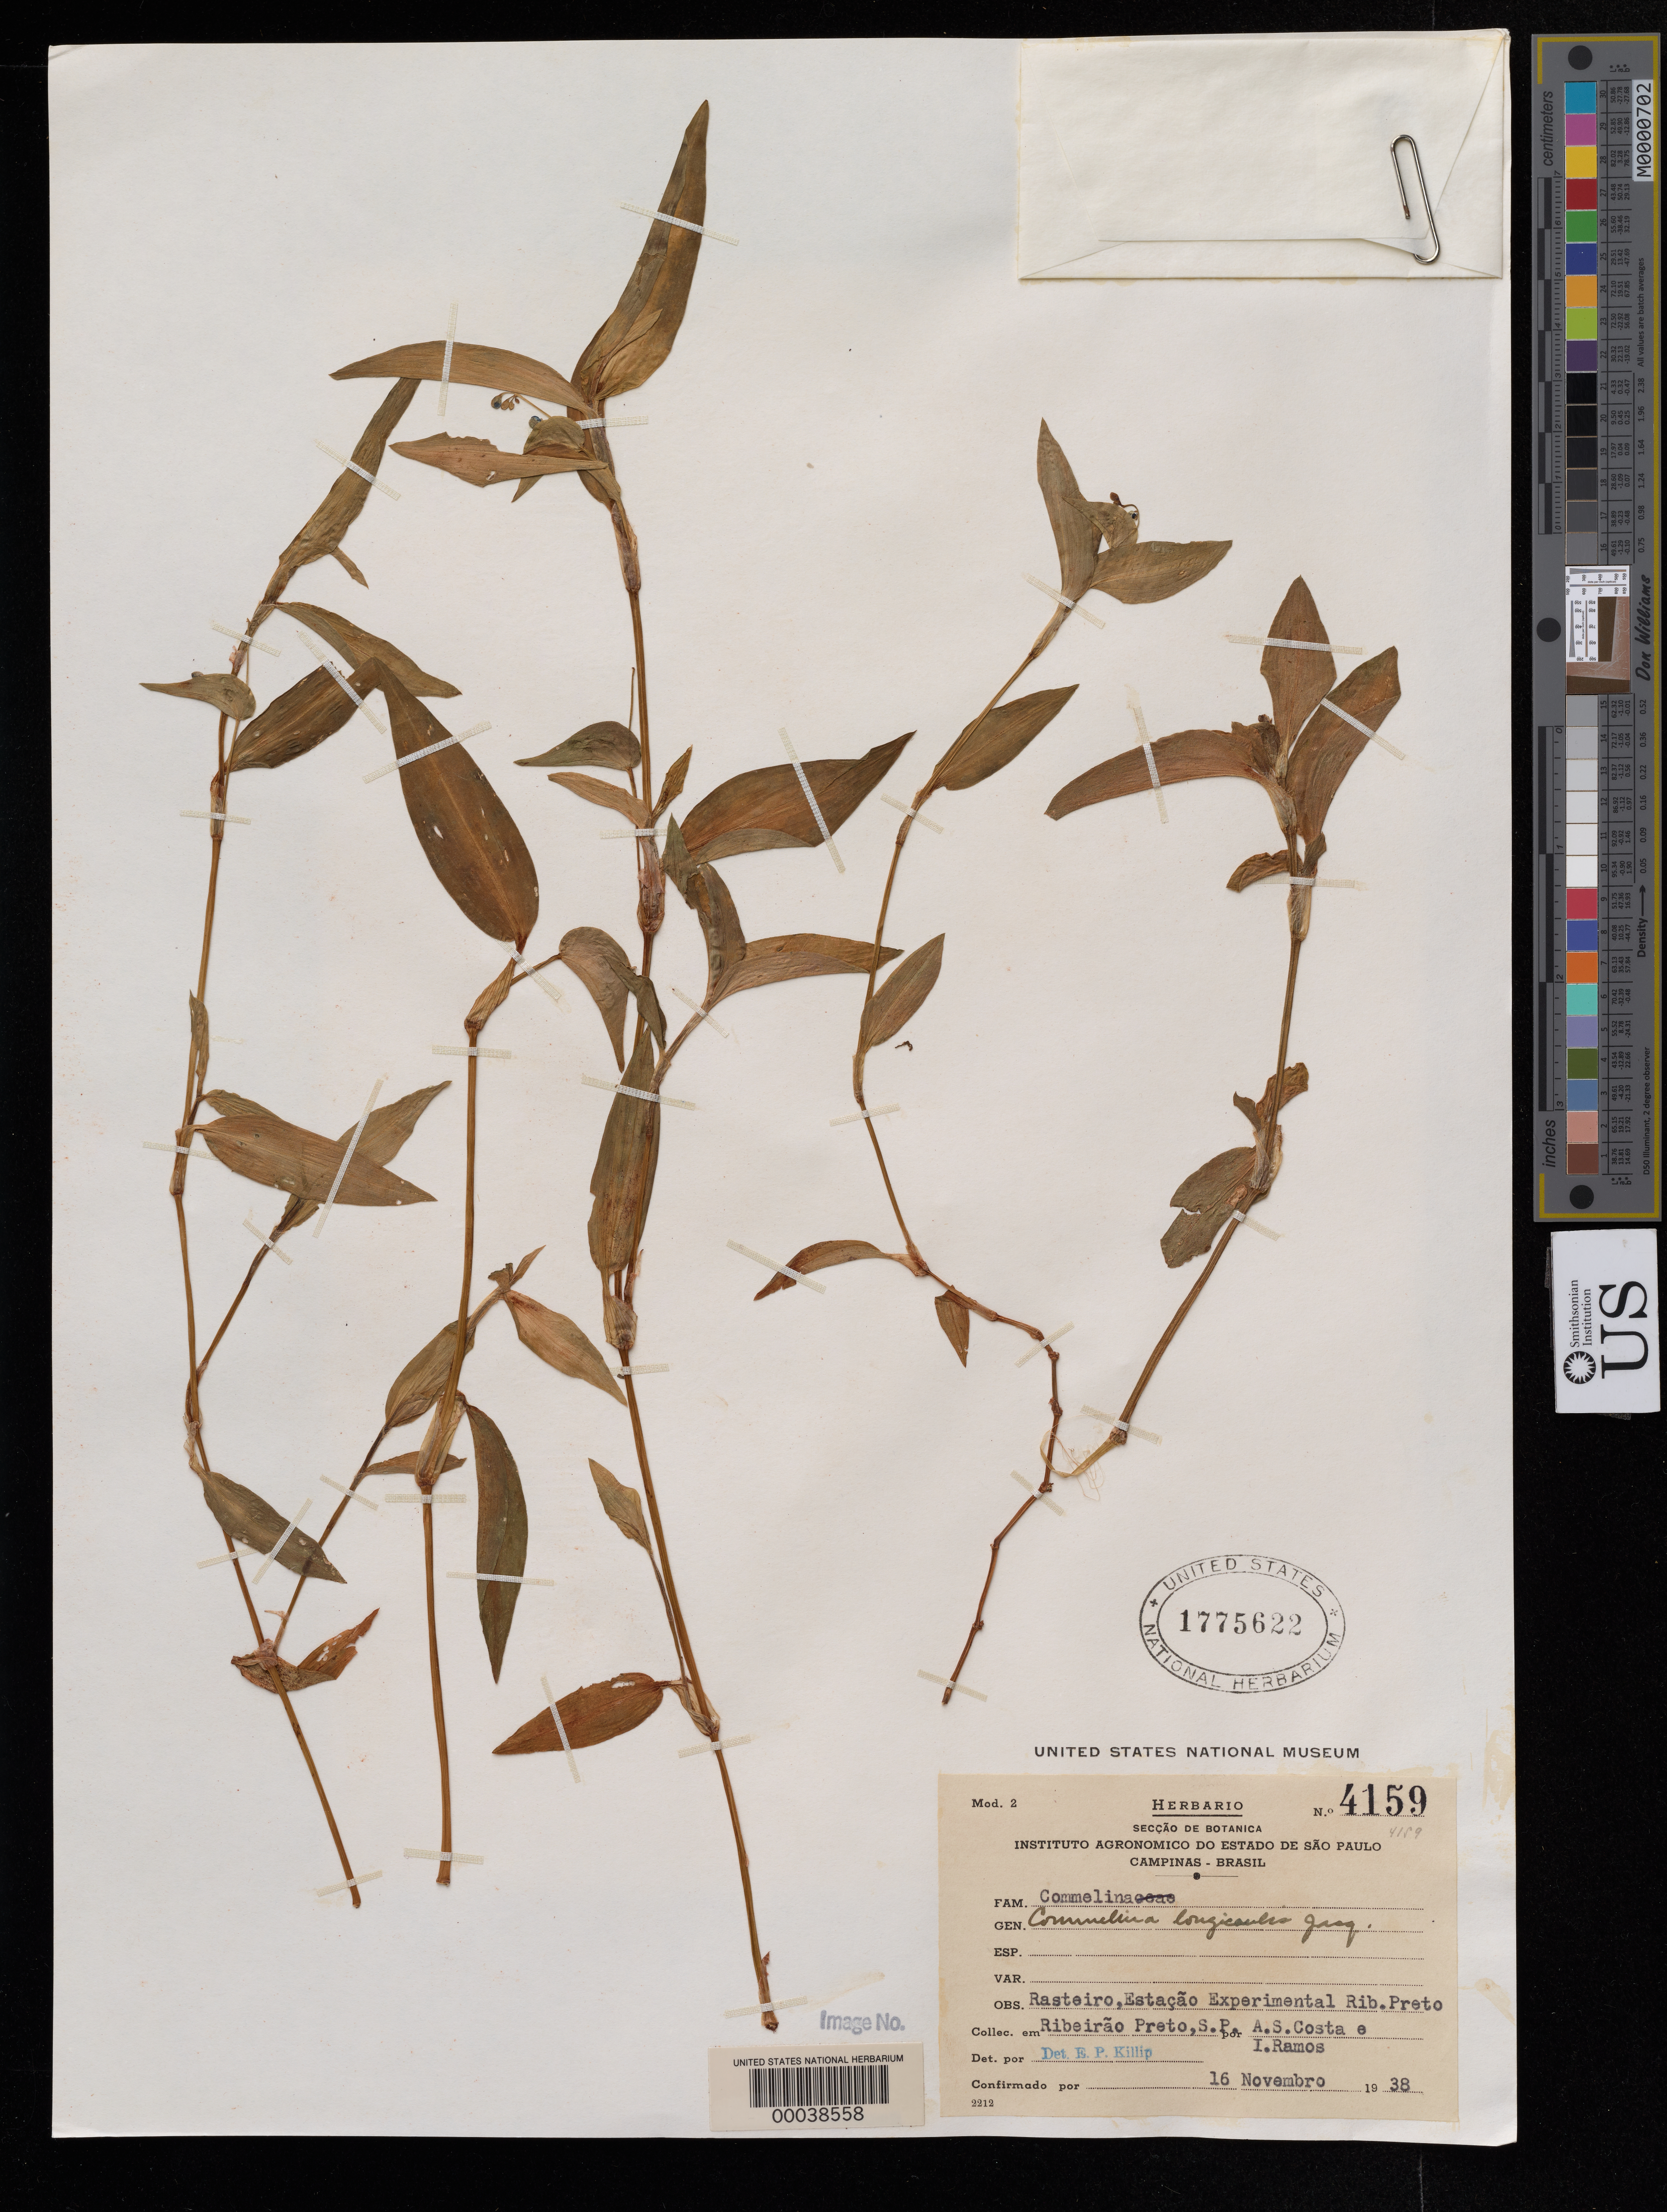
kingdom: Plantae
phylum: Tracheophyta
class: Liliopsida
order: Commelinales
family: Commelinaceae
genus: Commelina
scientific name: Commelina diffusa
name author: Burm. f.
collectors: A. Costa & I. Ramos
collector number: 4159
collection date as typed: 16 Nov 1938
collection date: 1938-11-16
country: Brazil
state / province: São Paulo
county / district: Campinas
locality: Experimental station, ribeirao preto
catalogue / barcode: US 1775622